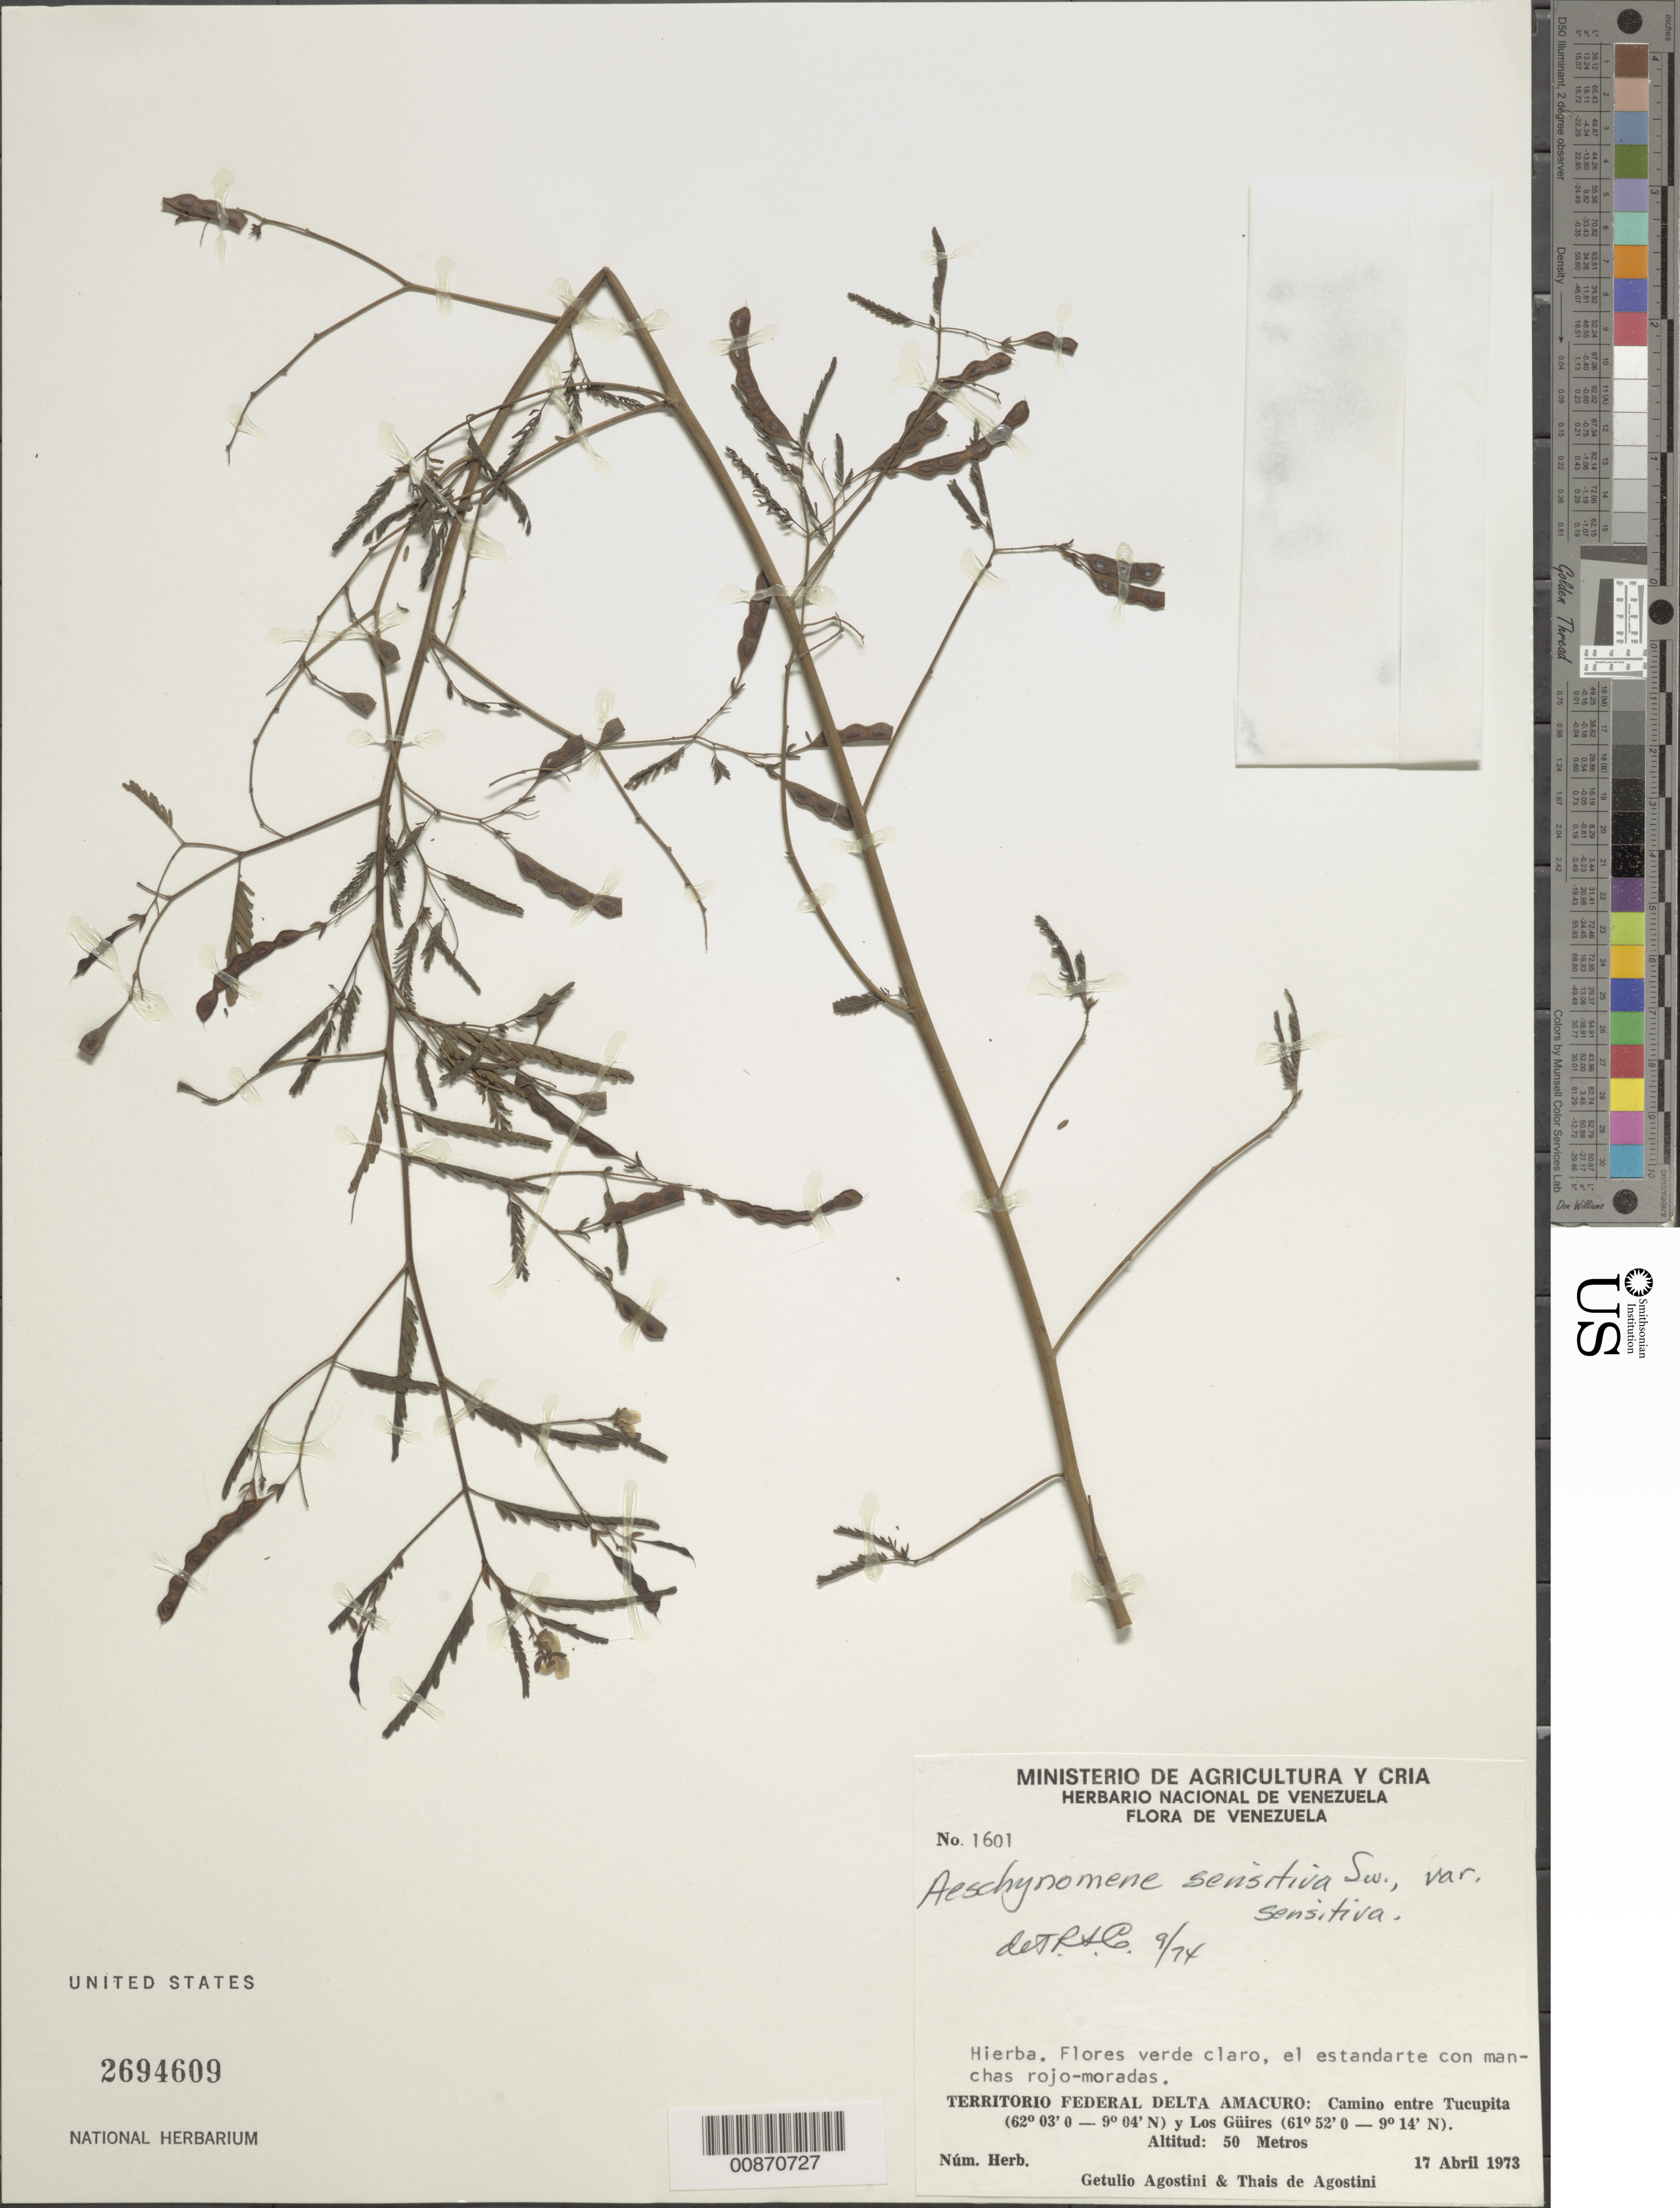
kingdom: Plantae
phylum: Tracheophyta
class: Magnoliopsida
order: Fabales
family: Fabaceae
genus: Aeschynomene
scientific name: Aeschynomene sensitiva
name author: Sw.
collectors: G. Agostini & T. Agostini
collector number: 1601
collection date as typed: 17-Apr-73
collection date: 1973-04-17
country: Venezuela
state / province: Delta Amacuro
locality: Tucupita-Los Güires camino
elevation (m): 50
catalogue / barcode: US 2694609